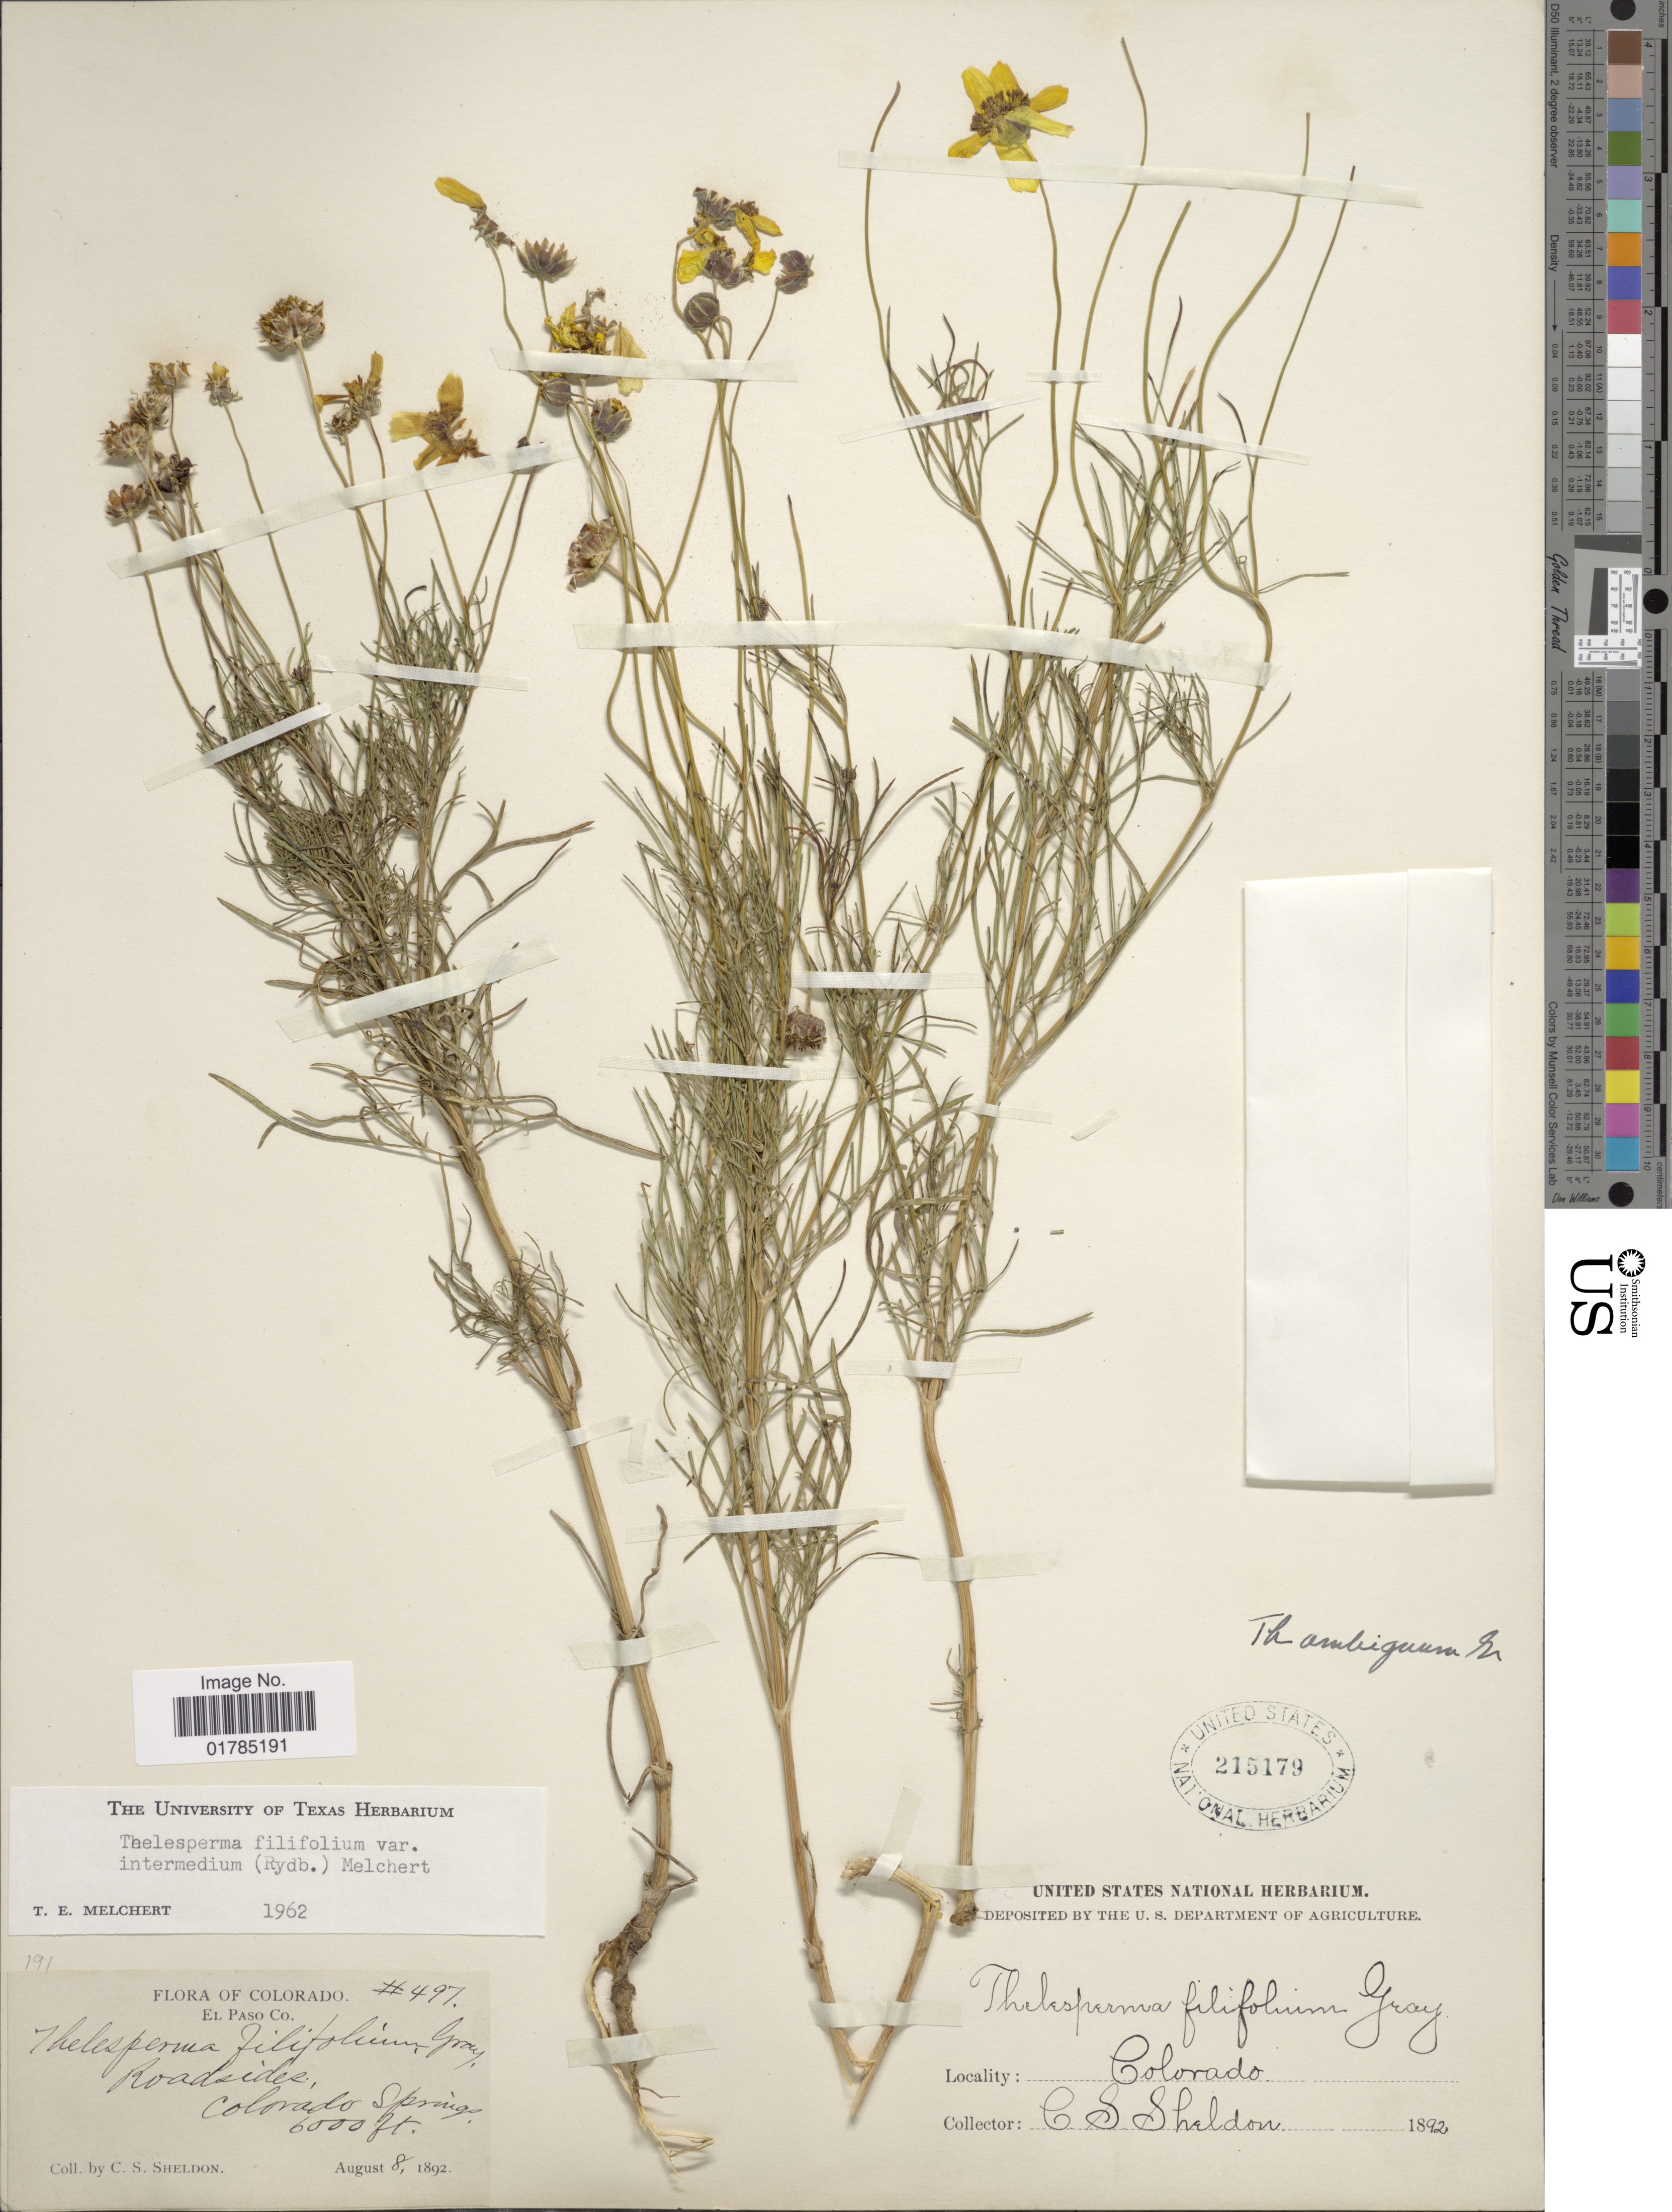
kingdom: Plantae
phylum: Tracheophyta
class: Magnoliopsida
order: Asterales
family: Asteraceae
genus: Thelesperma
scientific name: Thelesperma filifolium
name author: (Hook.) A. Gray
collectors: C. S. Sheldon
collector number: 497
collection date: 1892-08-08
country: United States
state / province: Colorado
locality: El Paso Co. Roadsides Colorado Spring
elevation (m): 1829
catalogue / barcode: US 215179